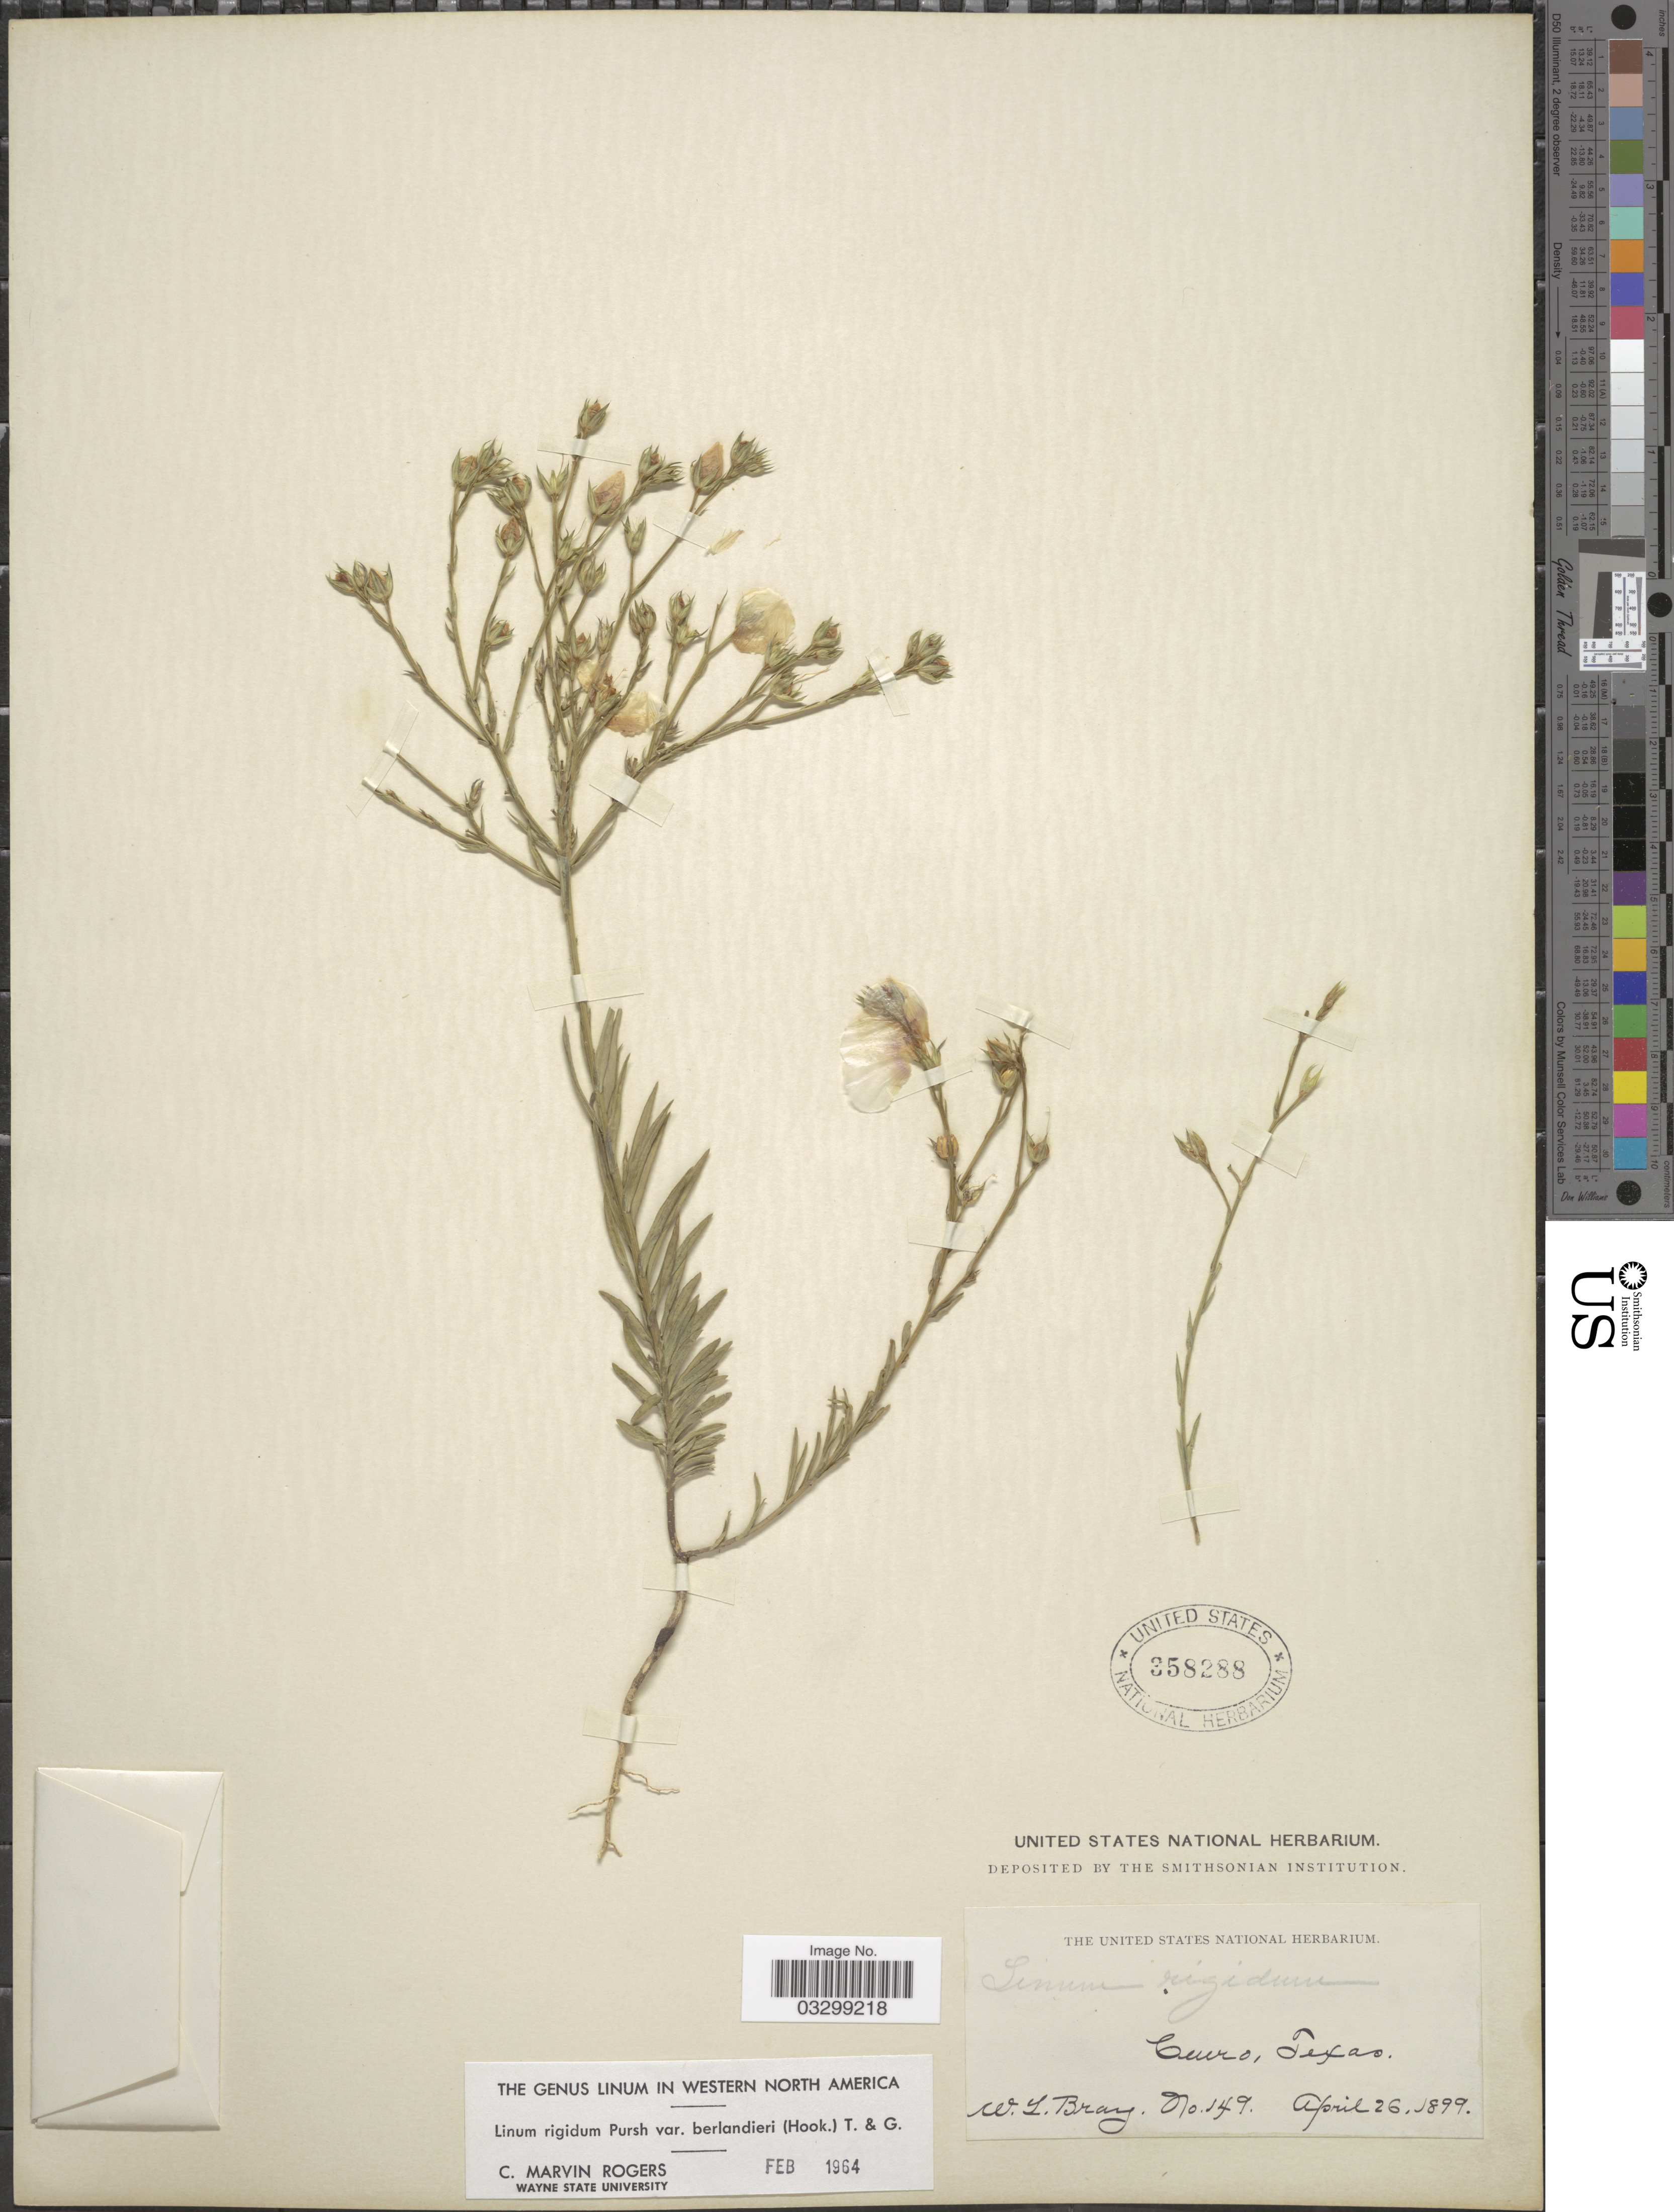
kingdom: Plantae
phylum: Tracheophyta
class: Magnoliopsida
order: Malpighiales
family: Linaceae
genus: Linum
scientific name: Linum rigidum var. berlandieri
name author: Pursh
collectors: W. L. Bray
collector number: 149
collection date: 1899-04-26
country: United States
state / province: Texas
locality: Cuero.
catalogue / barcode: US 358288